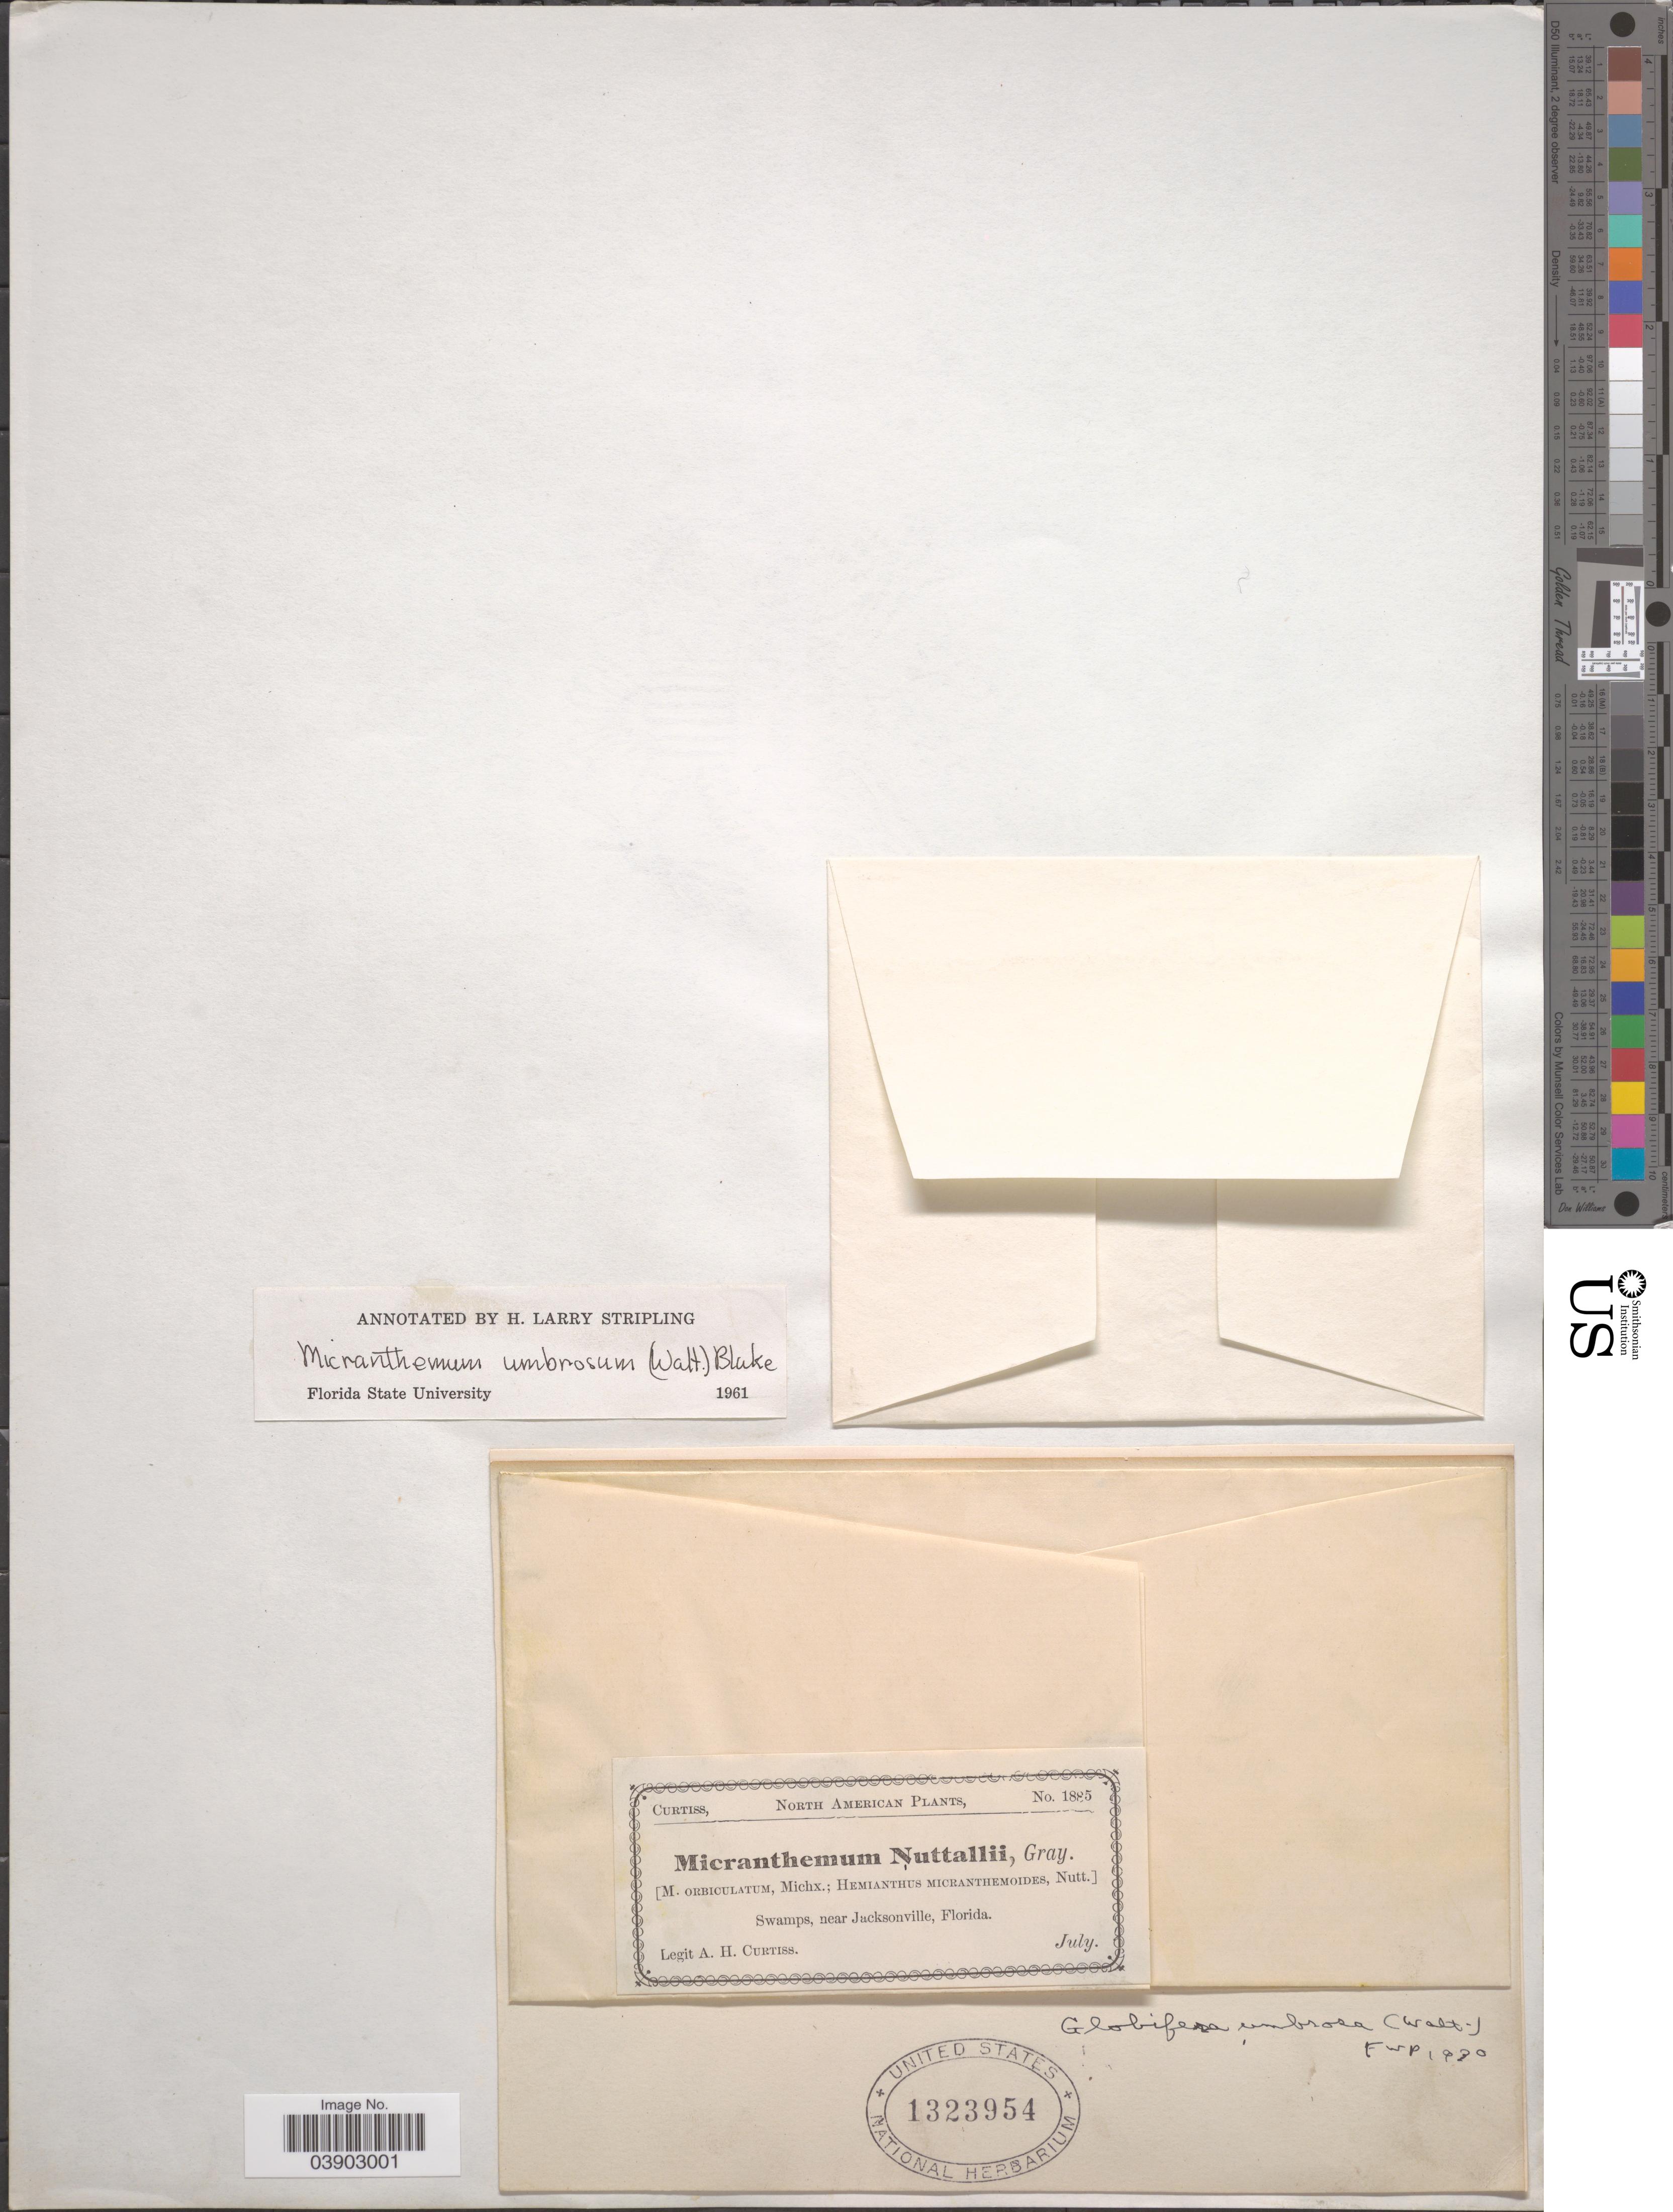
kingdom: Plantae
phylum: Tracheophyta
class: Magnoliopsida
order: Lamiales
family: Linderniaceae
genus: Micranthemum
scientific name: Micranthemum umbrosum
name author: (J.F. Gmel.) S.F. Blake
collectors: A. H. Curtiss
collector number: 1885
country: United States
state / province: Florida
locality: Near Jacksonville.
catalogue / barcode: US 1323954